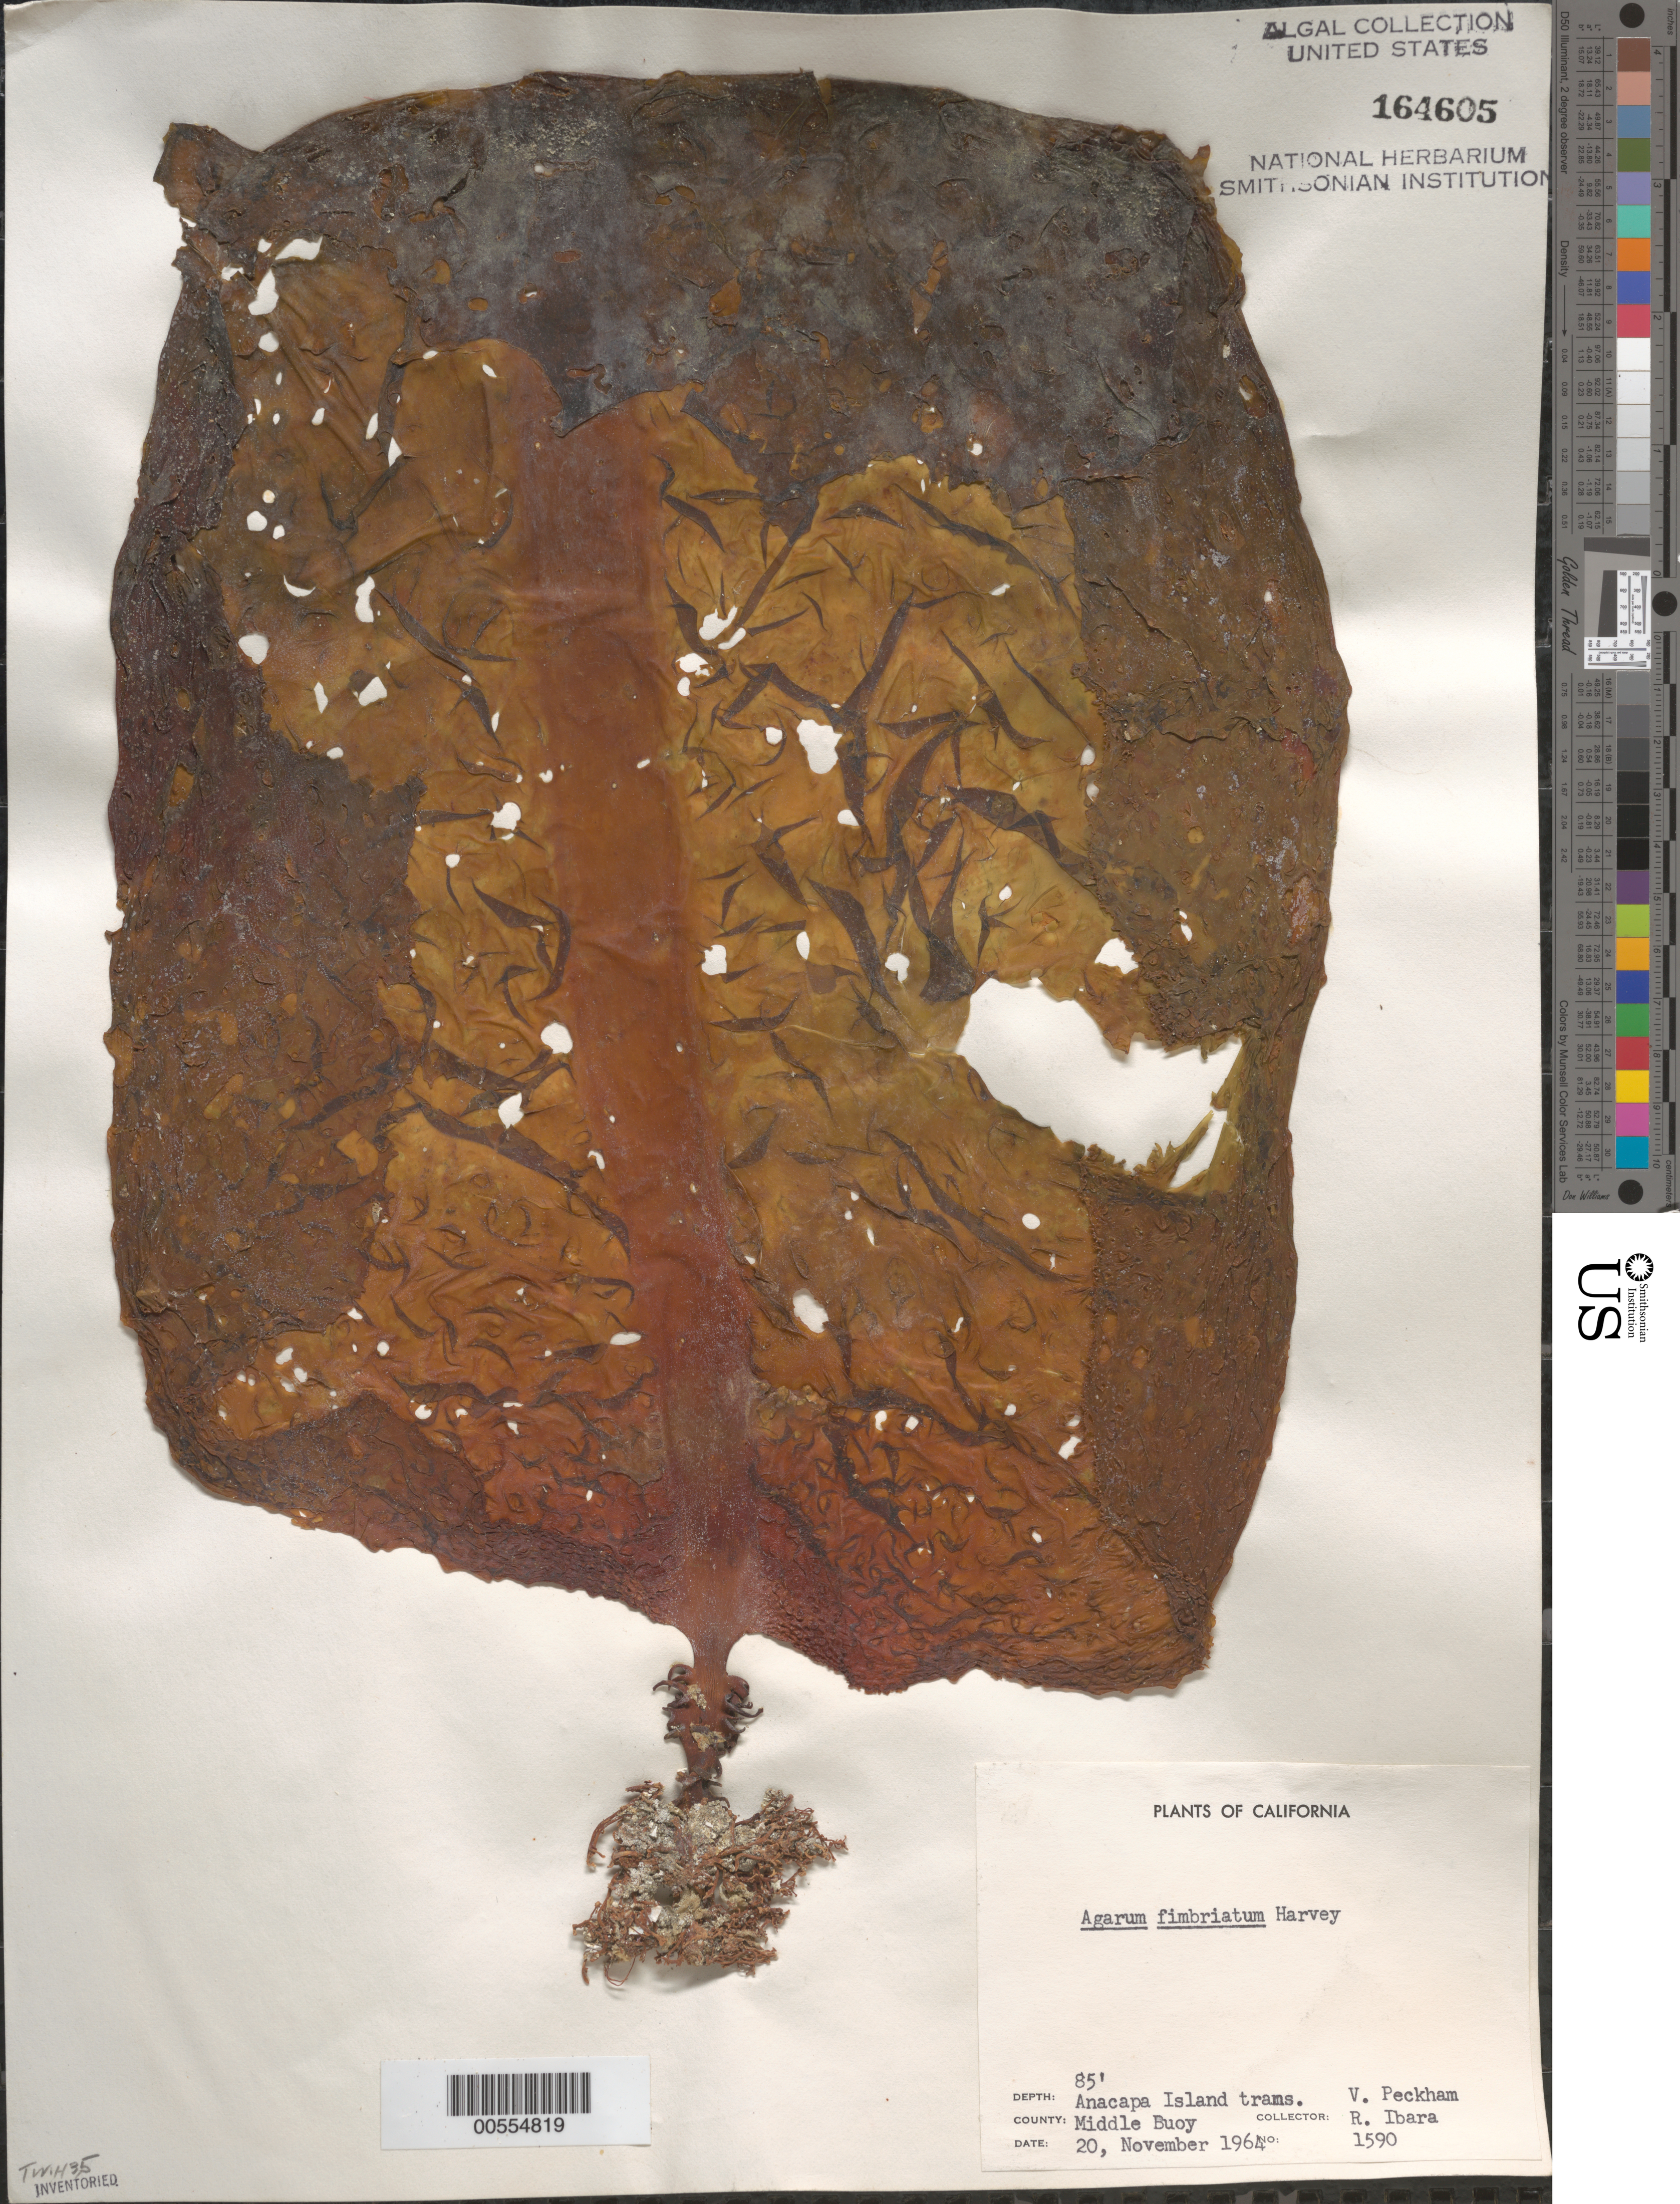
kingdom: Chromista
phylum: Ochrophyta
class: Phaeophyceae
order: Laminariales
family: Agaraceae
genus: Neoagarum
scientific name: Neoagarum fimbriatum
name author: (Harvey) H.Kawai & Hanyuda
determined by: Algae name updating Project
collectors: V. Peckham & R. Ibara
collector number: Neushul 1590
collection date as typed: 20 Nov 1964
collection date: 1964-11-20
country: United States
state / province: California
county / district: Ventura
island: Anacapa Island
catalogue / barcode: US 164605